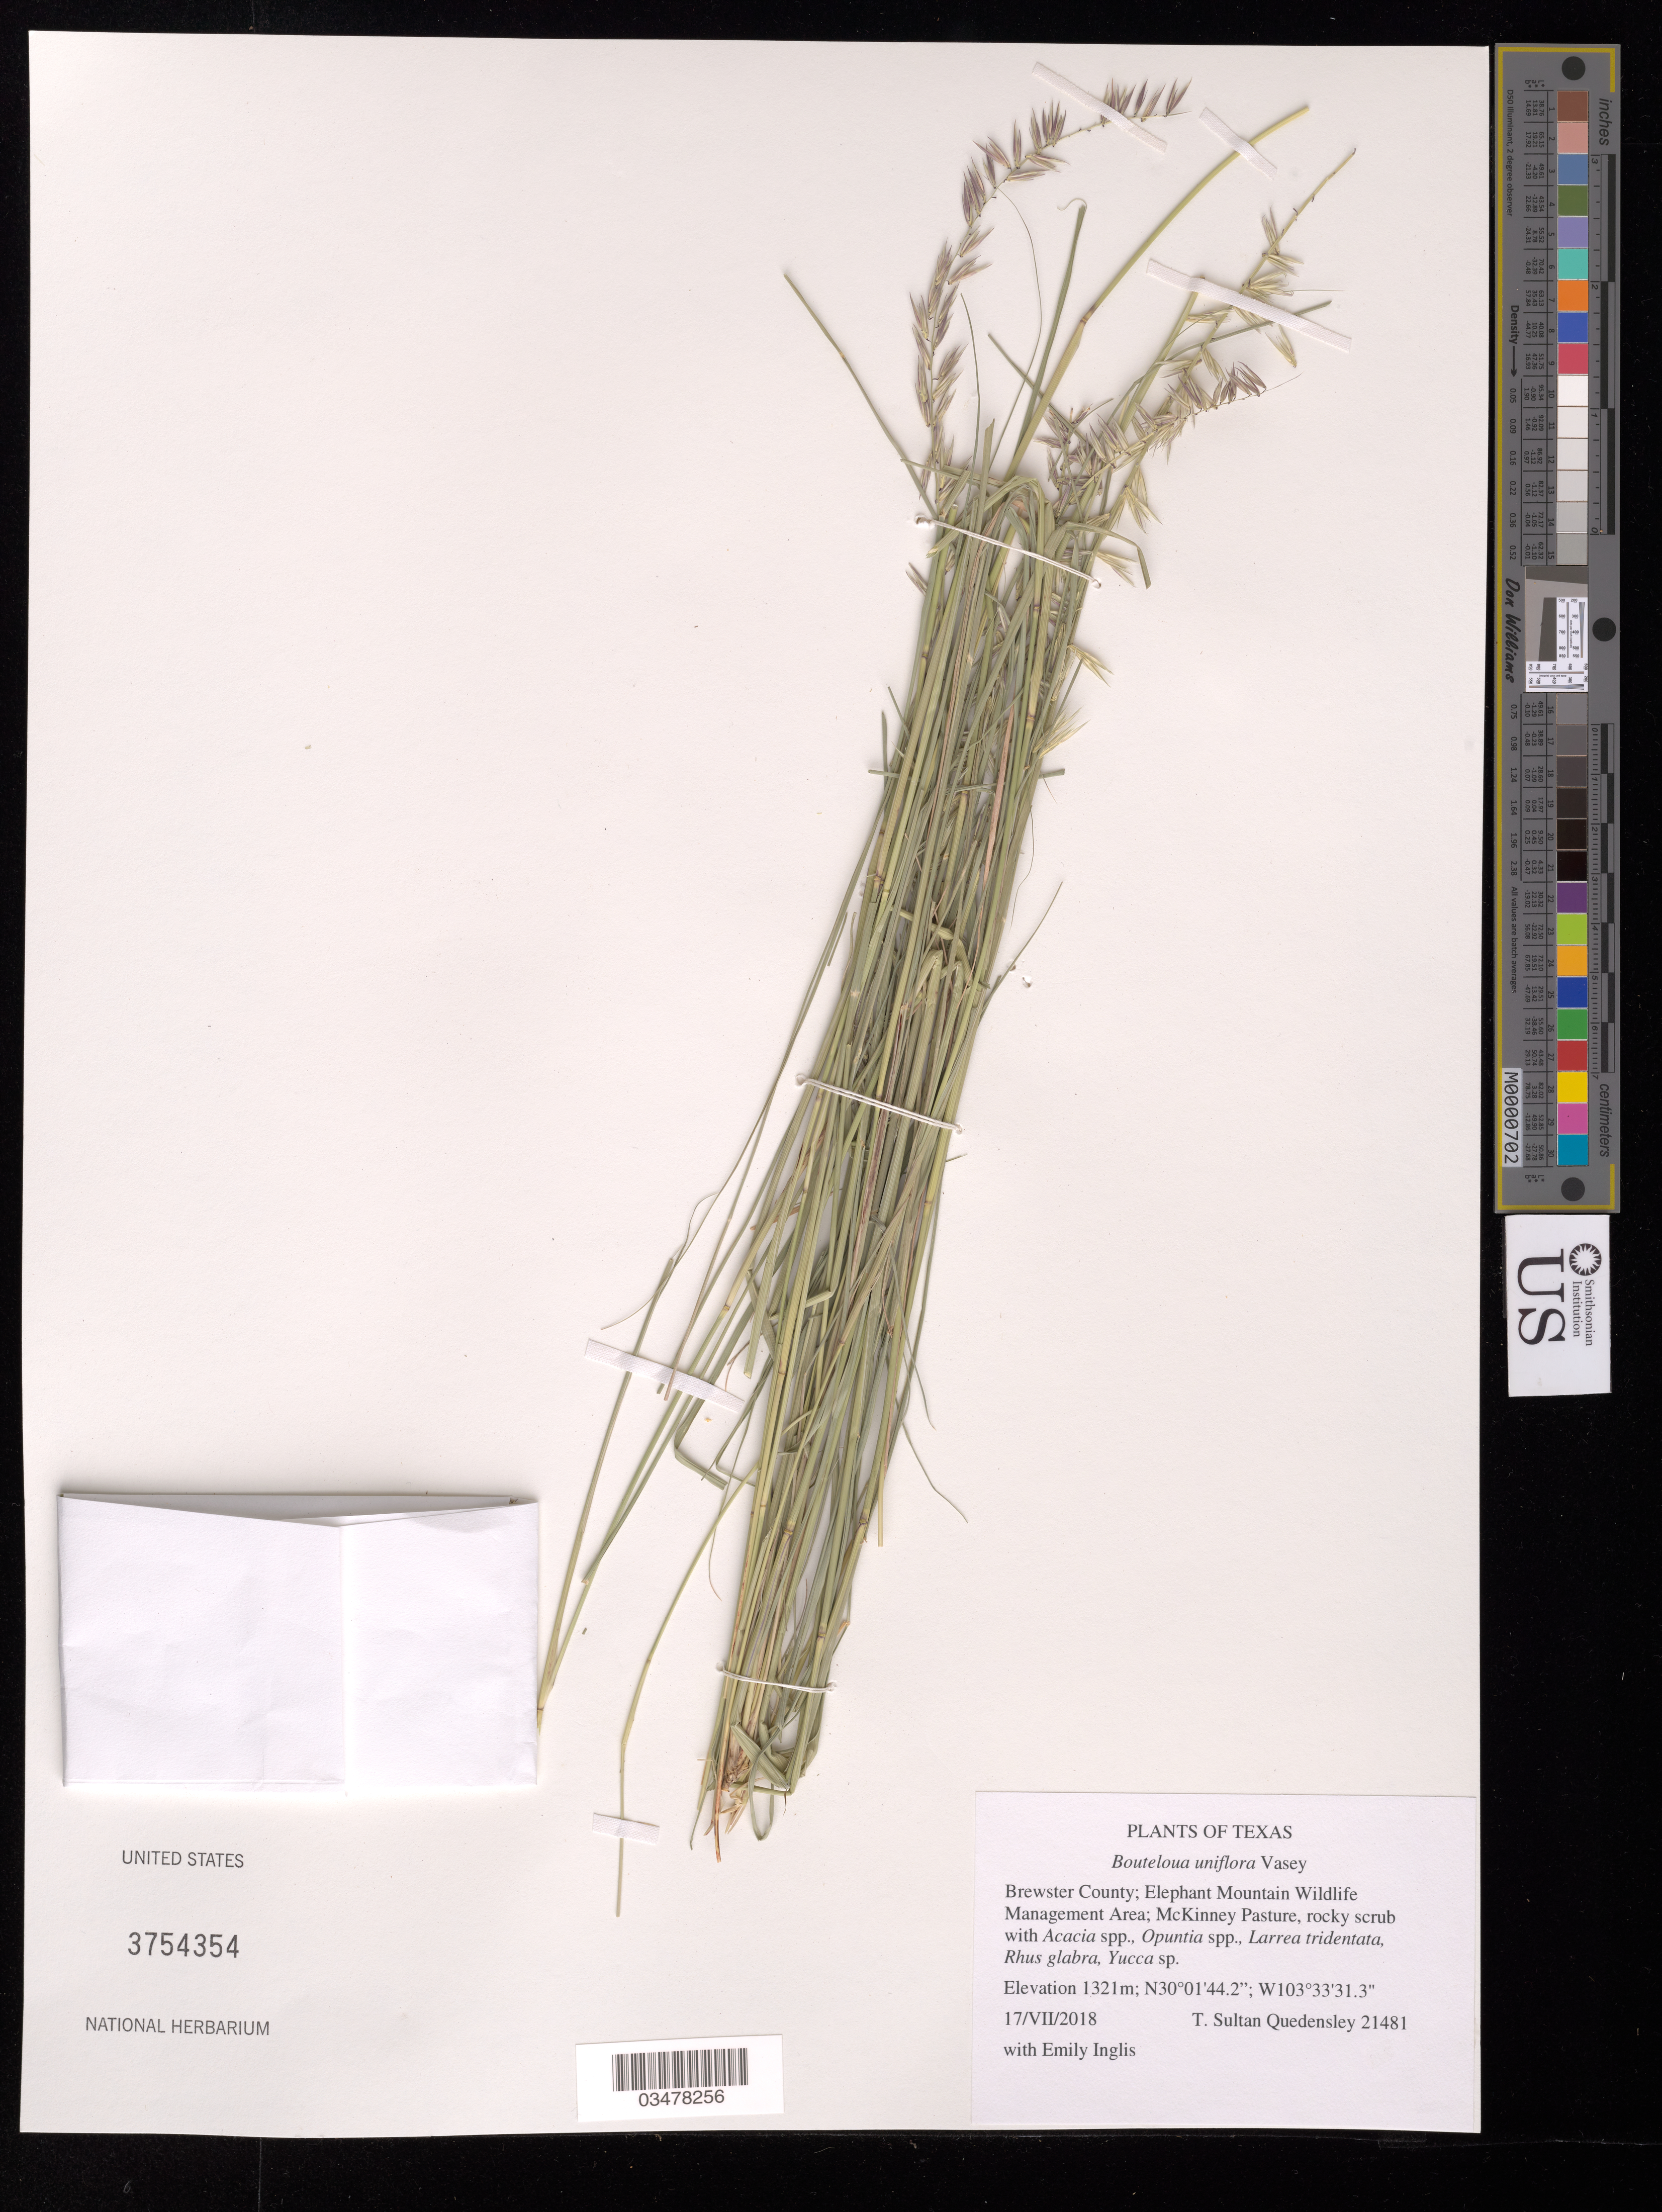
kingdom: Plantae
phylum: Tracheophyta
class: Liliopsida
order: Poales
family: Poaceae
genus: Bouteloua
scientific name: Bouteloua uniflora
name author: Vasey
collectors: T. S. Quedensley & E. Inglis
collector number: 21481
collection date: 2018-07-17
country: United States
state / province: Texas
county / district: Brewster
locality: Elephant Mountain Wildlife Management Area. McKinney Pasture.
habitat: Rocky shrub. With Acacia sp., Opuntia sp., Larrea tridentata, Rhus glabra, Yucca sp.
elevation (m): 1321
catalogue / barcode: US 3754354